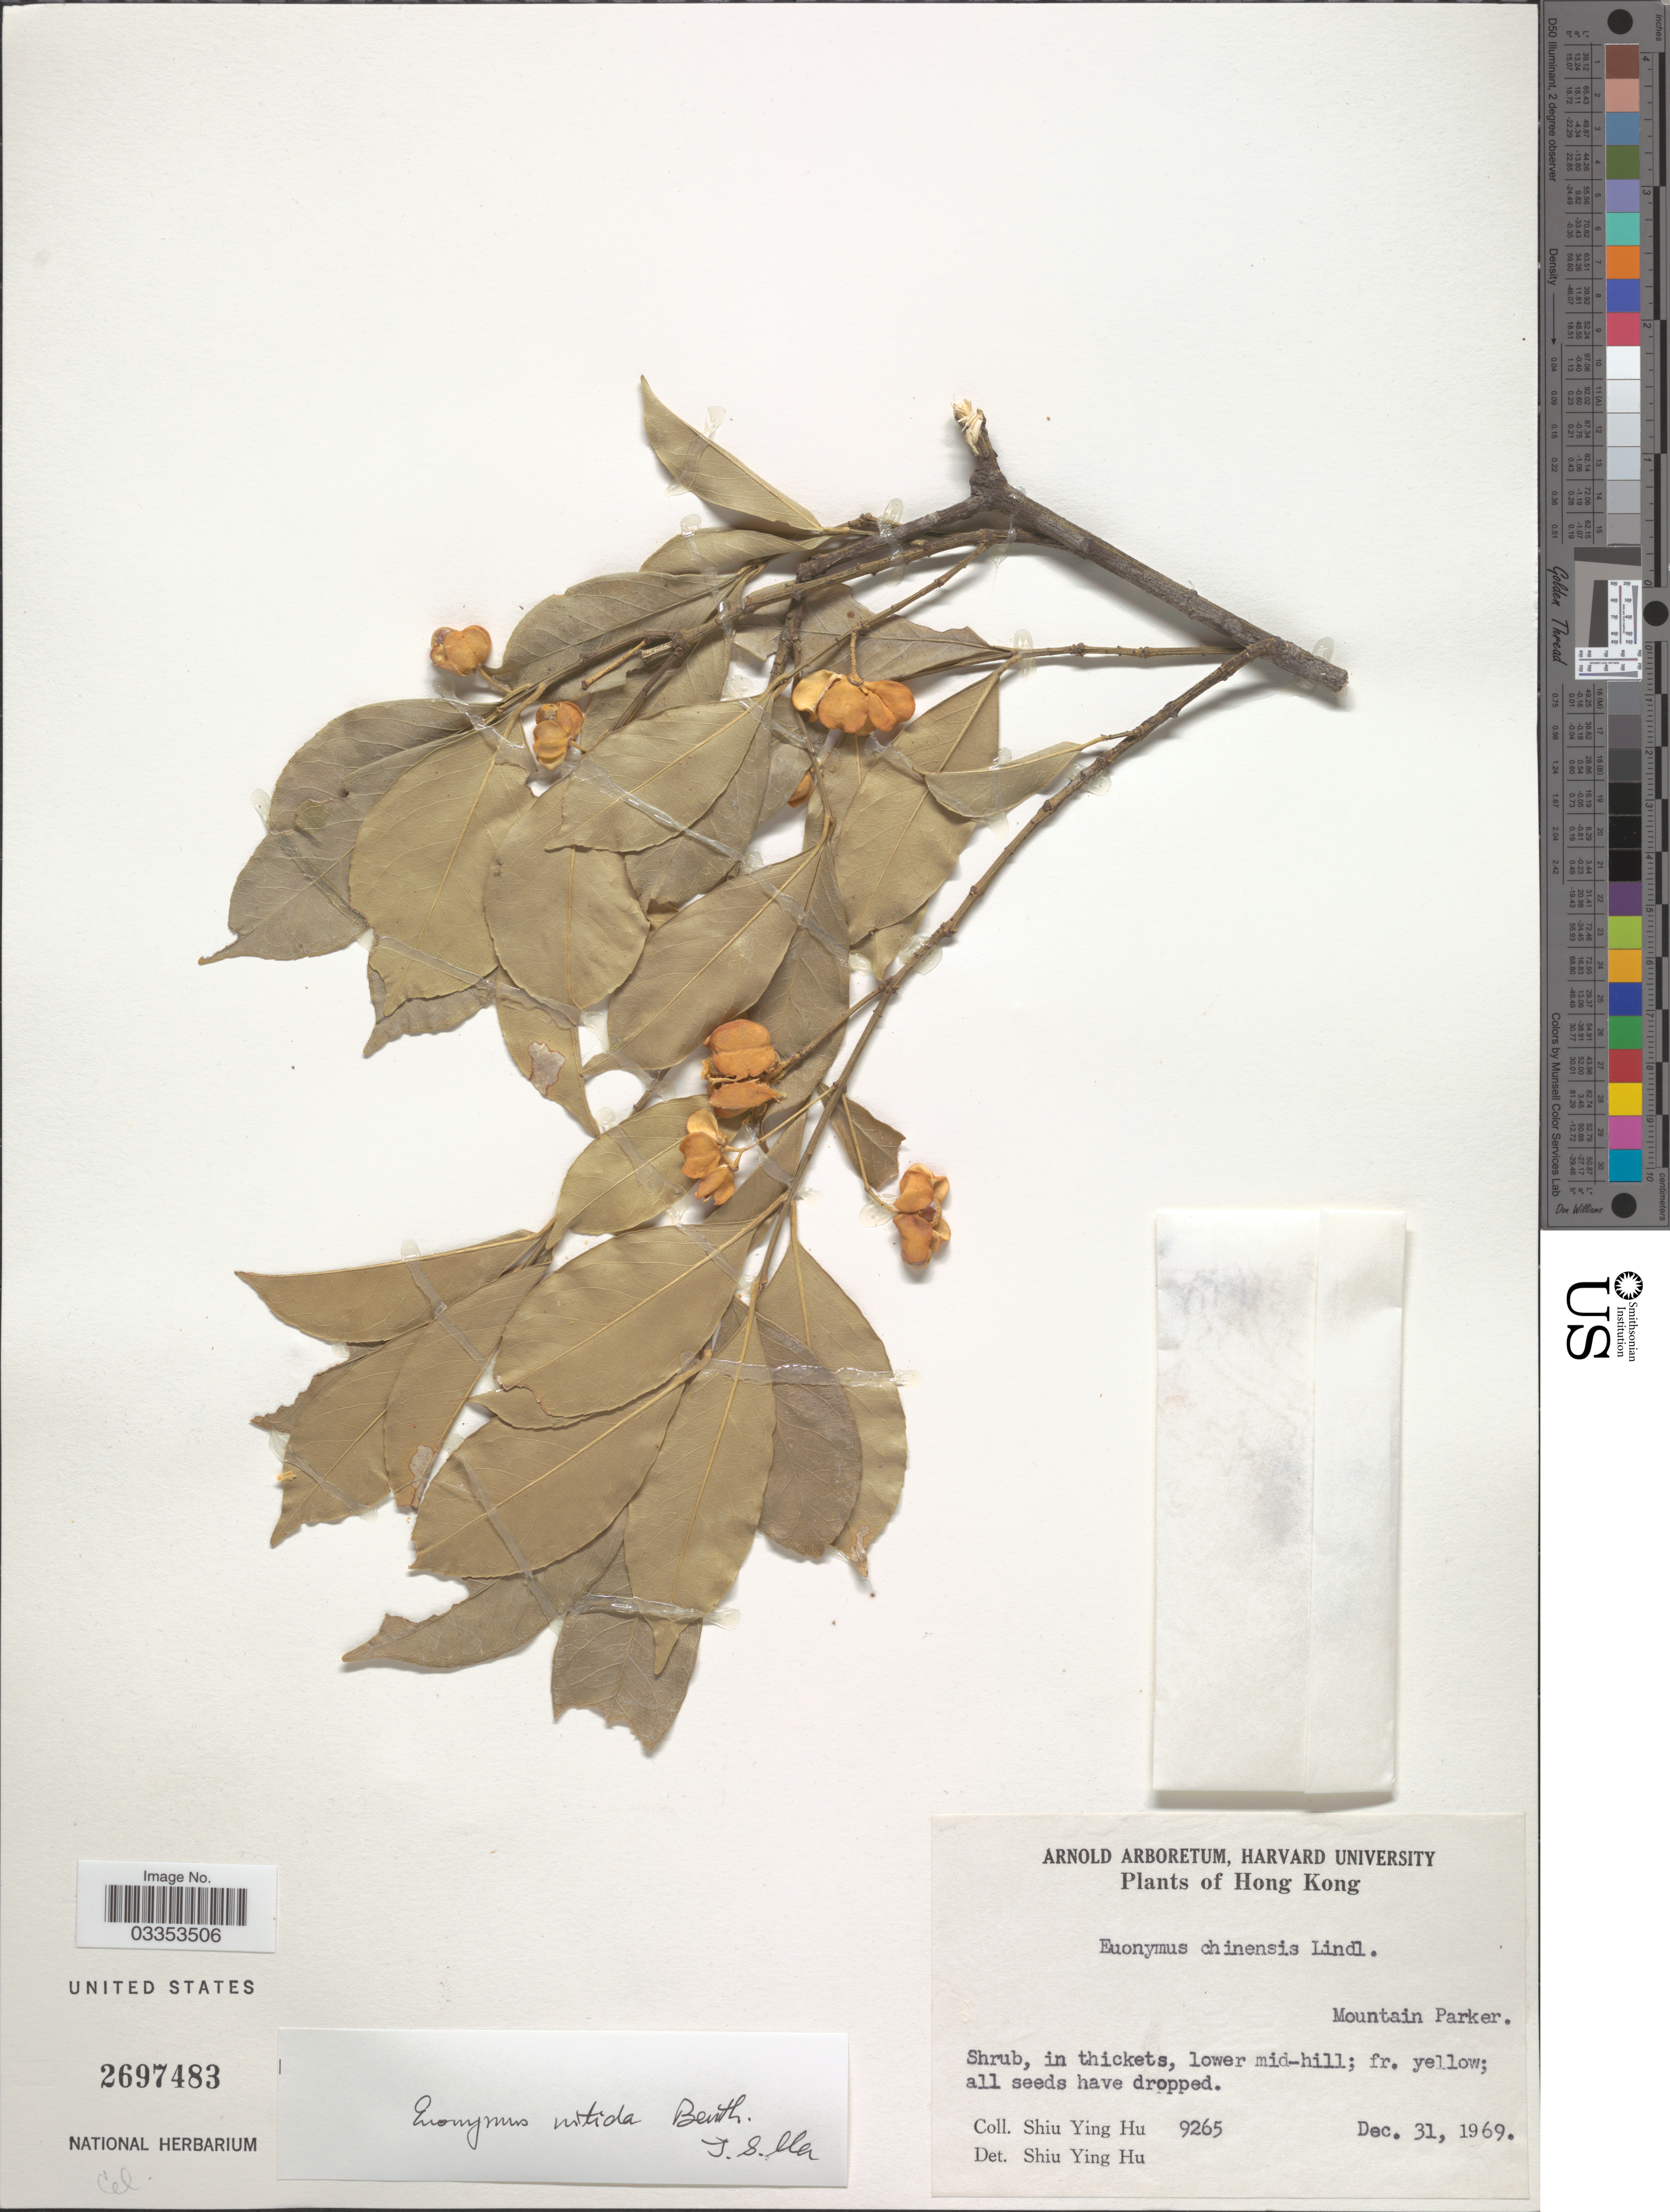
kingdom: Plantae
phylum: Tracheophyta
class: Magnoliopsida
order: Celastrales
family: Celastraceae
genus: Euonymus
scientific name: Euonymus nitidus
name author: Benth.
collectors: S. Y. Hu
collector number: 9265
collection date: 1969-12-31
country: China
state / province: Hong Kong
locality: Mountain Parker.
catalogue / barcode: US 2697483